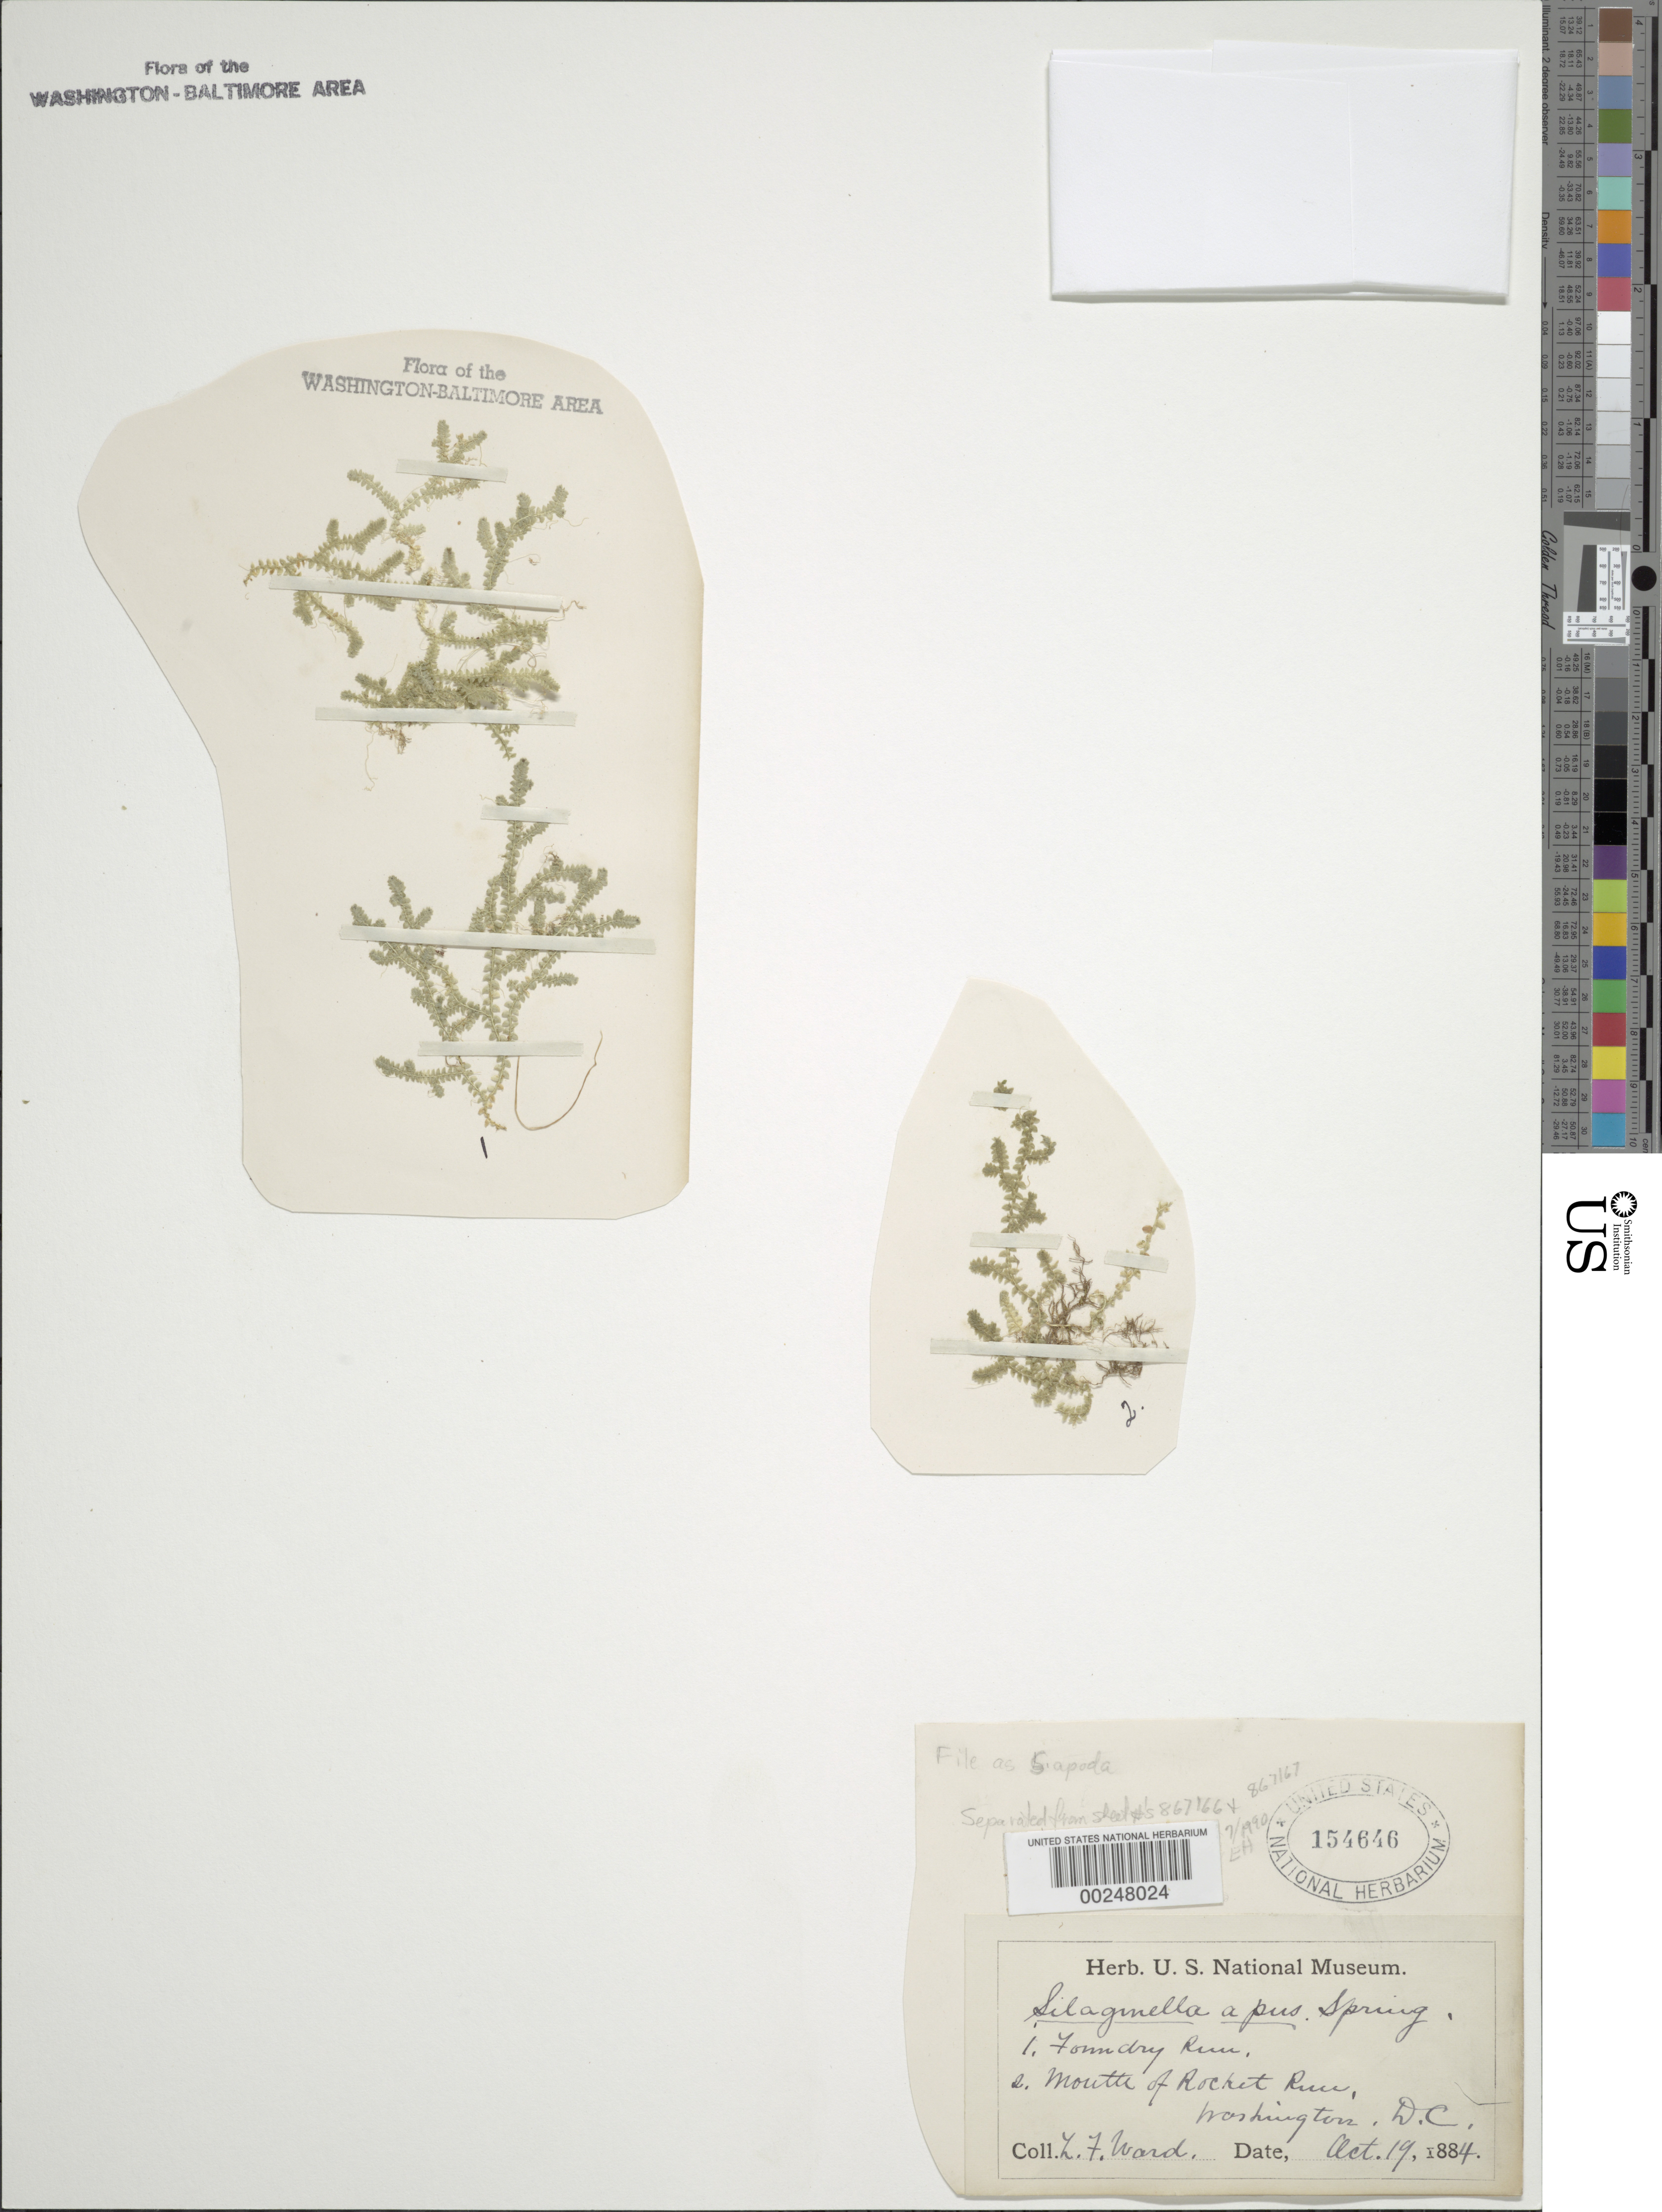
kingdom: Plantae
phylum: Tracheophyta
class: Lycopodiopsida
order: Selaginellales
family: Selaginellaceae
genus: Selaginella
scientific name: Selaginella apus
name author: Spring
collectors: L. F. Ward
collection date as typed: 19 Oct 1884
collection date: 1884-10-19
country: United States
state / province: District of Columbia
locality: Foundry Run and mouth of Rocket Run Glover Park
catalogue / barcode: US 154646